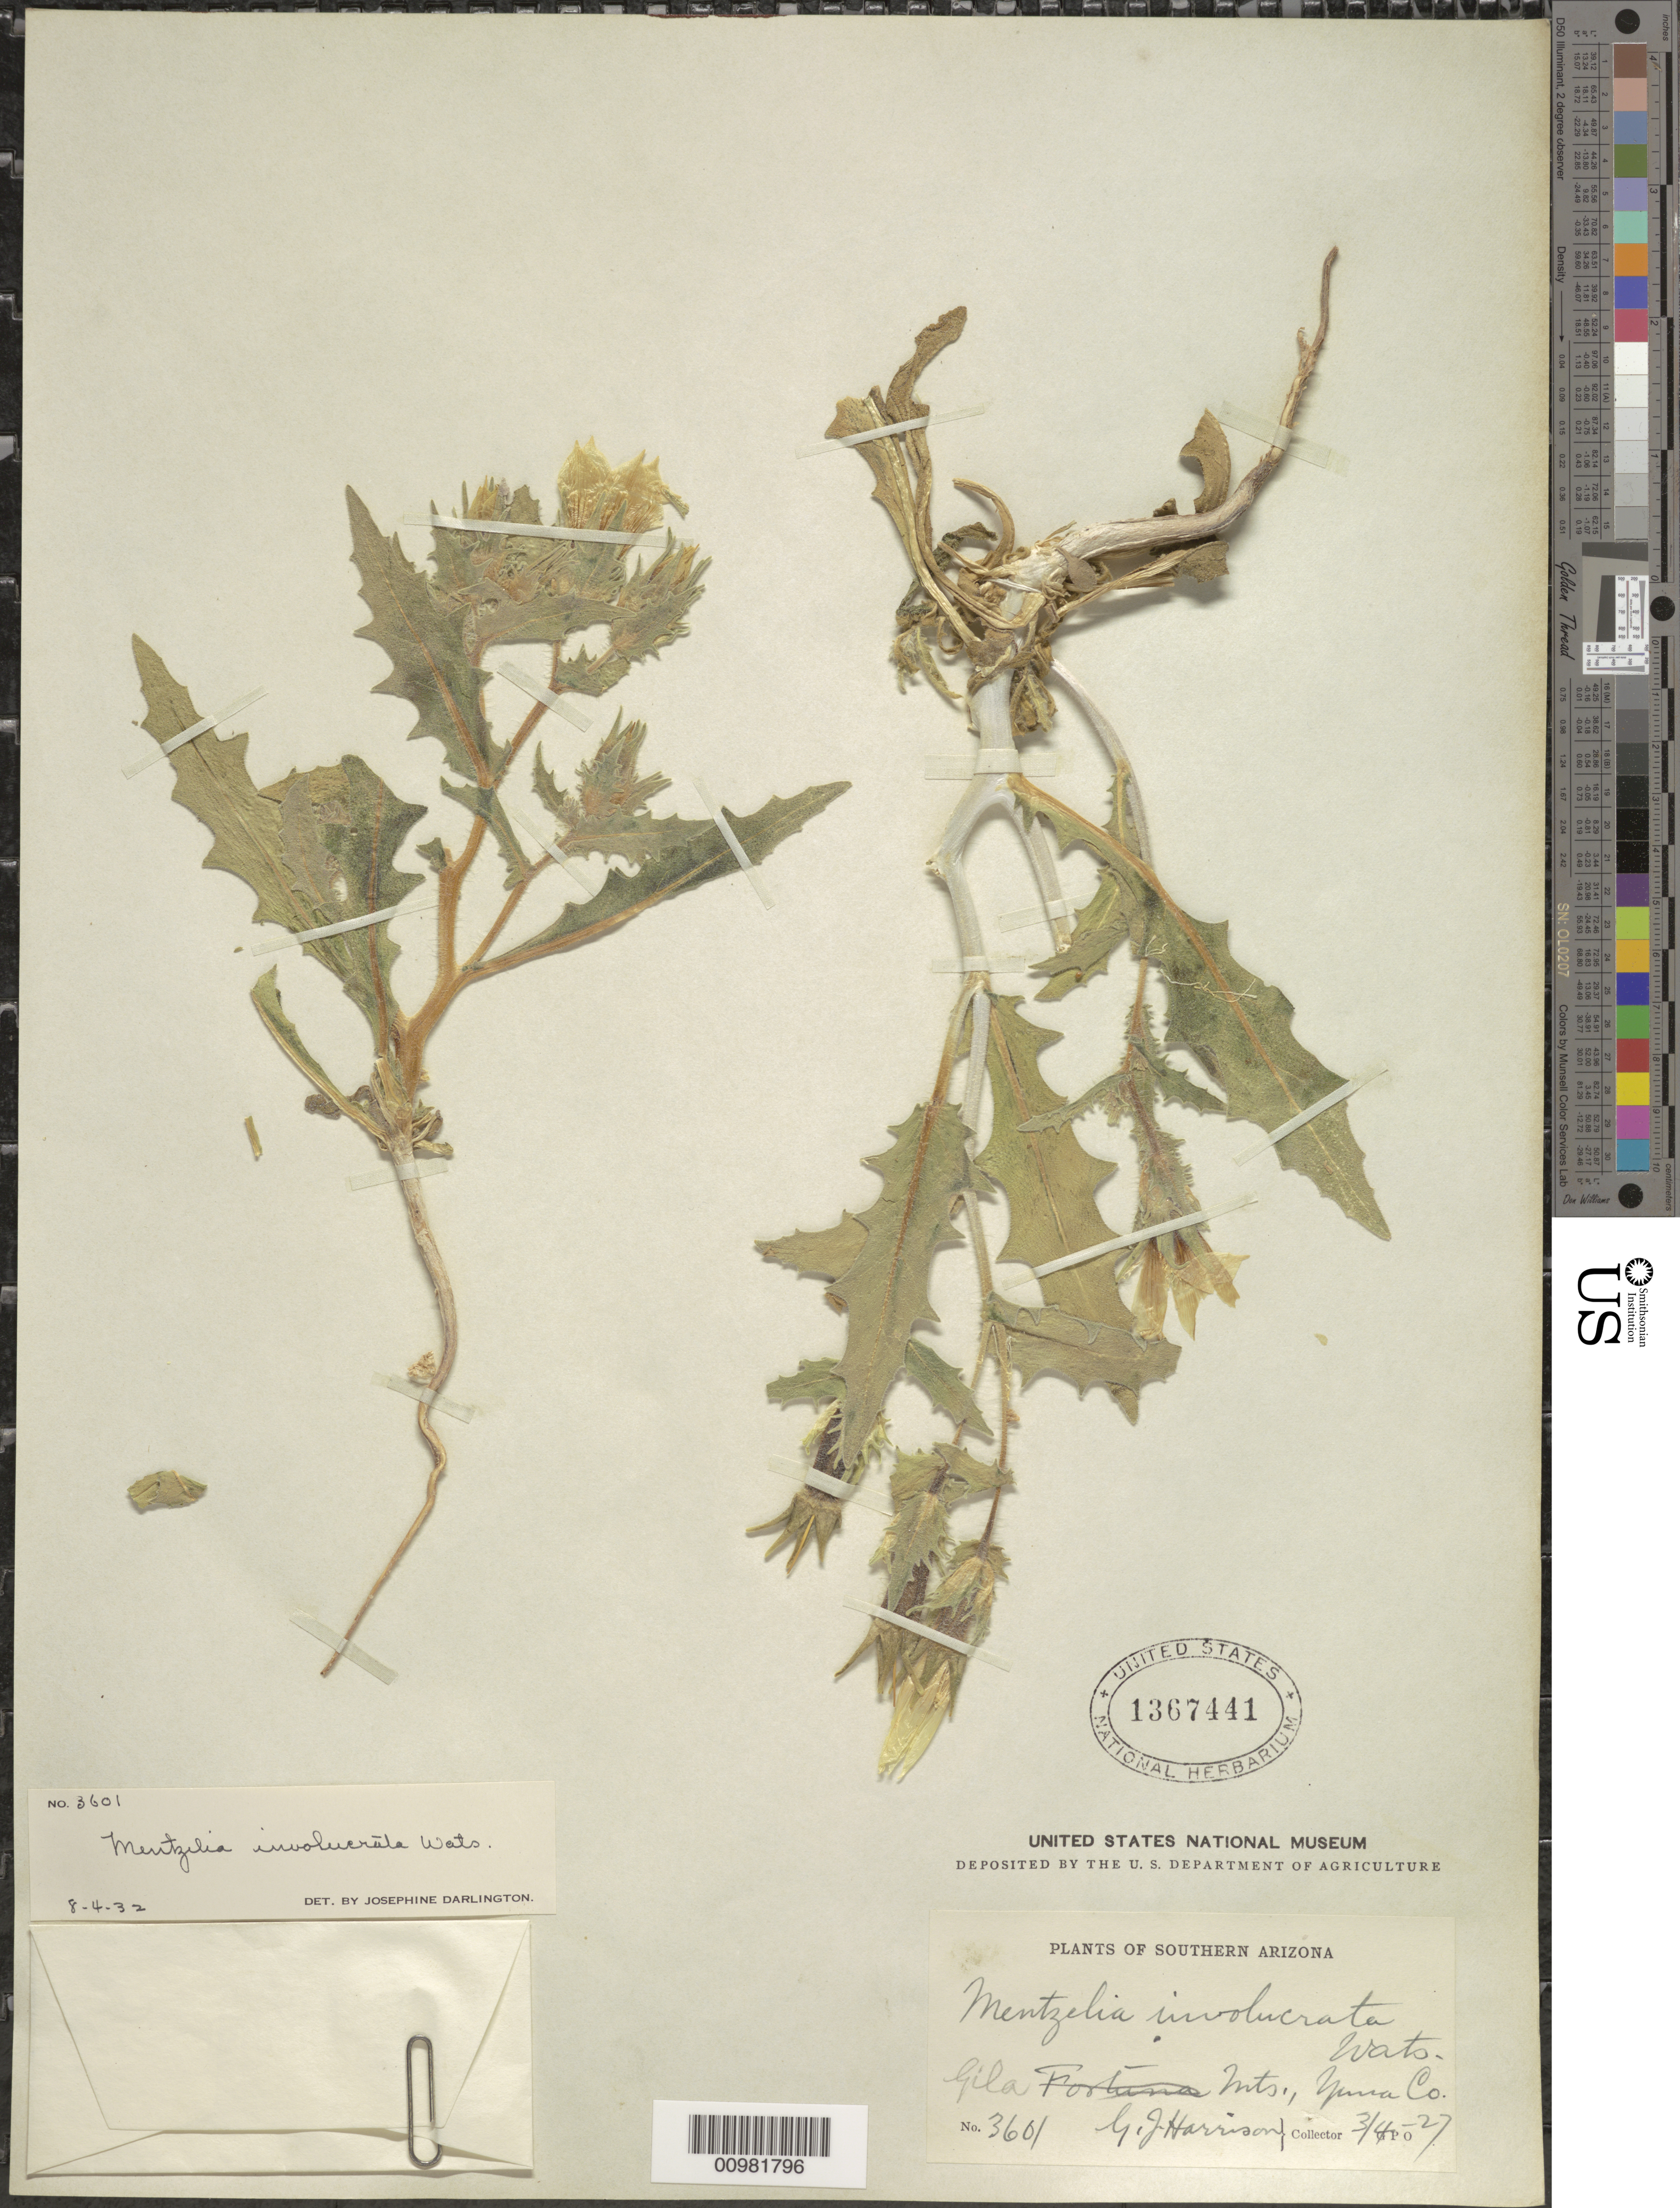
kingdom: Plantae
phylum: Tracheophyta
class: Magnoliopsida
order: Cornales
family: Loasaceae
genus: Mentzelia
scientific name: Mentzelia involucrata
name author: S. Watson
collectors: G. J. Harrison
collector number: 3601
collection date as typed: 04 Mar 1927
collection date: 1927-03-04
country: United States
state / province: Arizona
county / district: Yuma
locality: Gila Mountains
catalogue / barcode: US 1367441